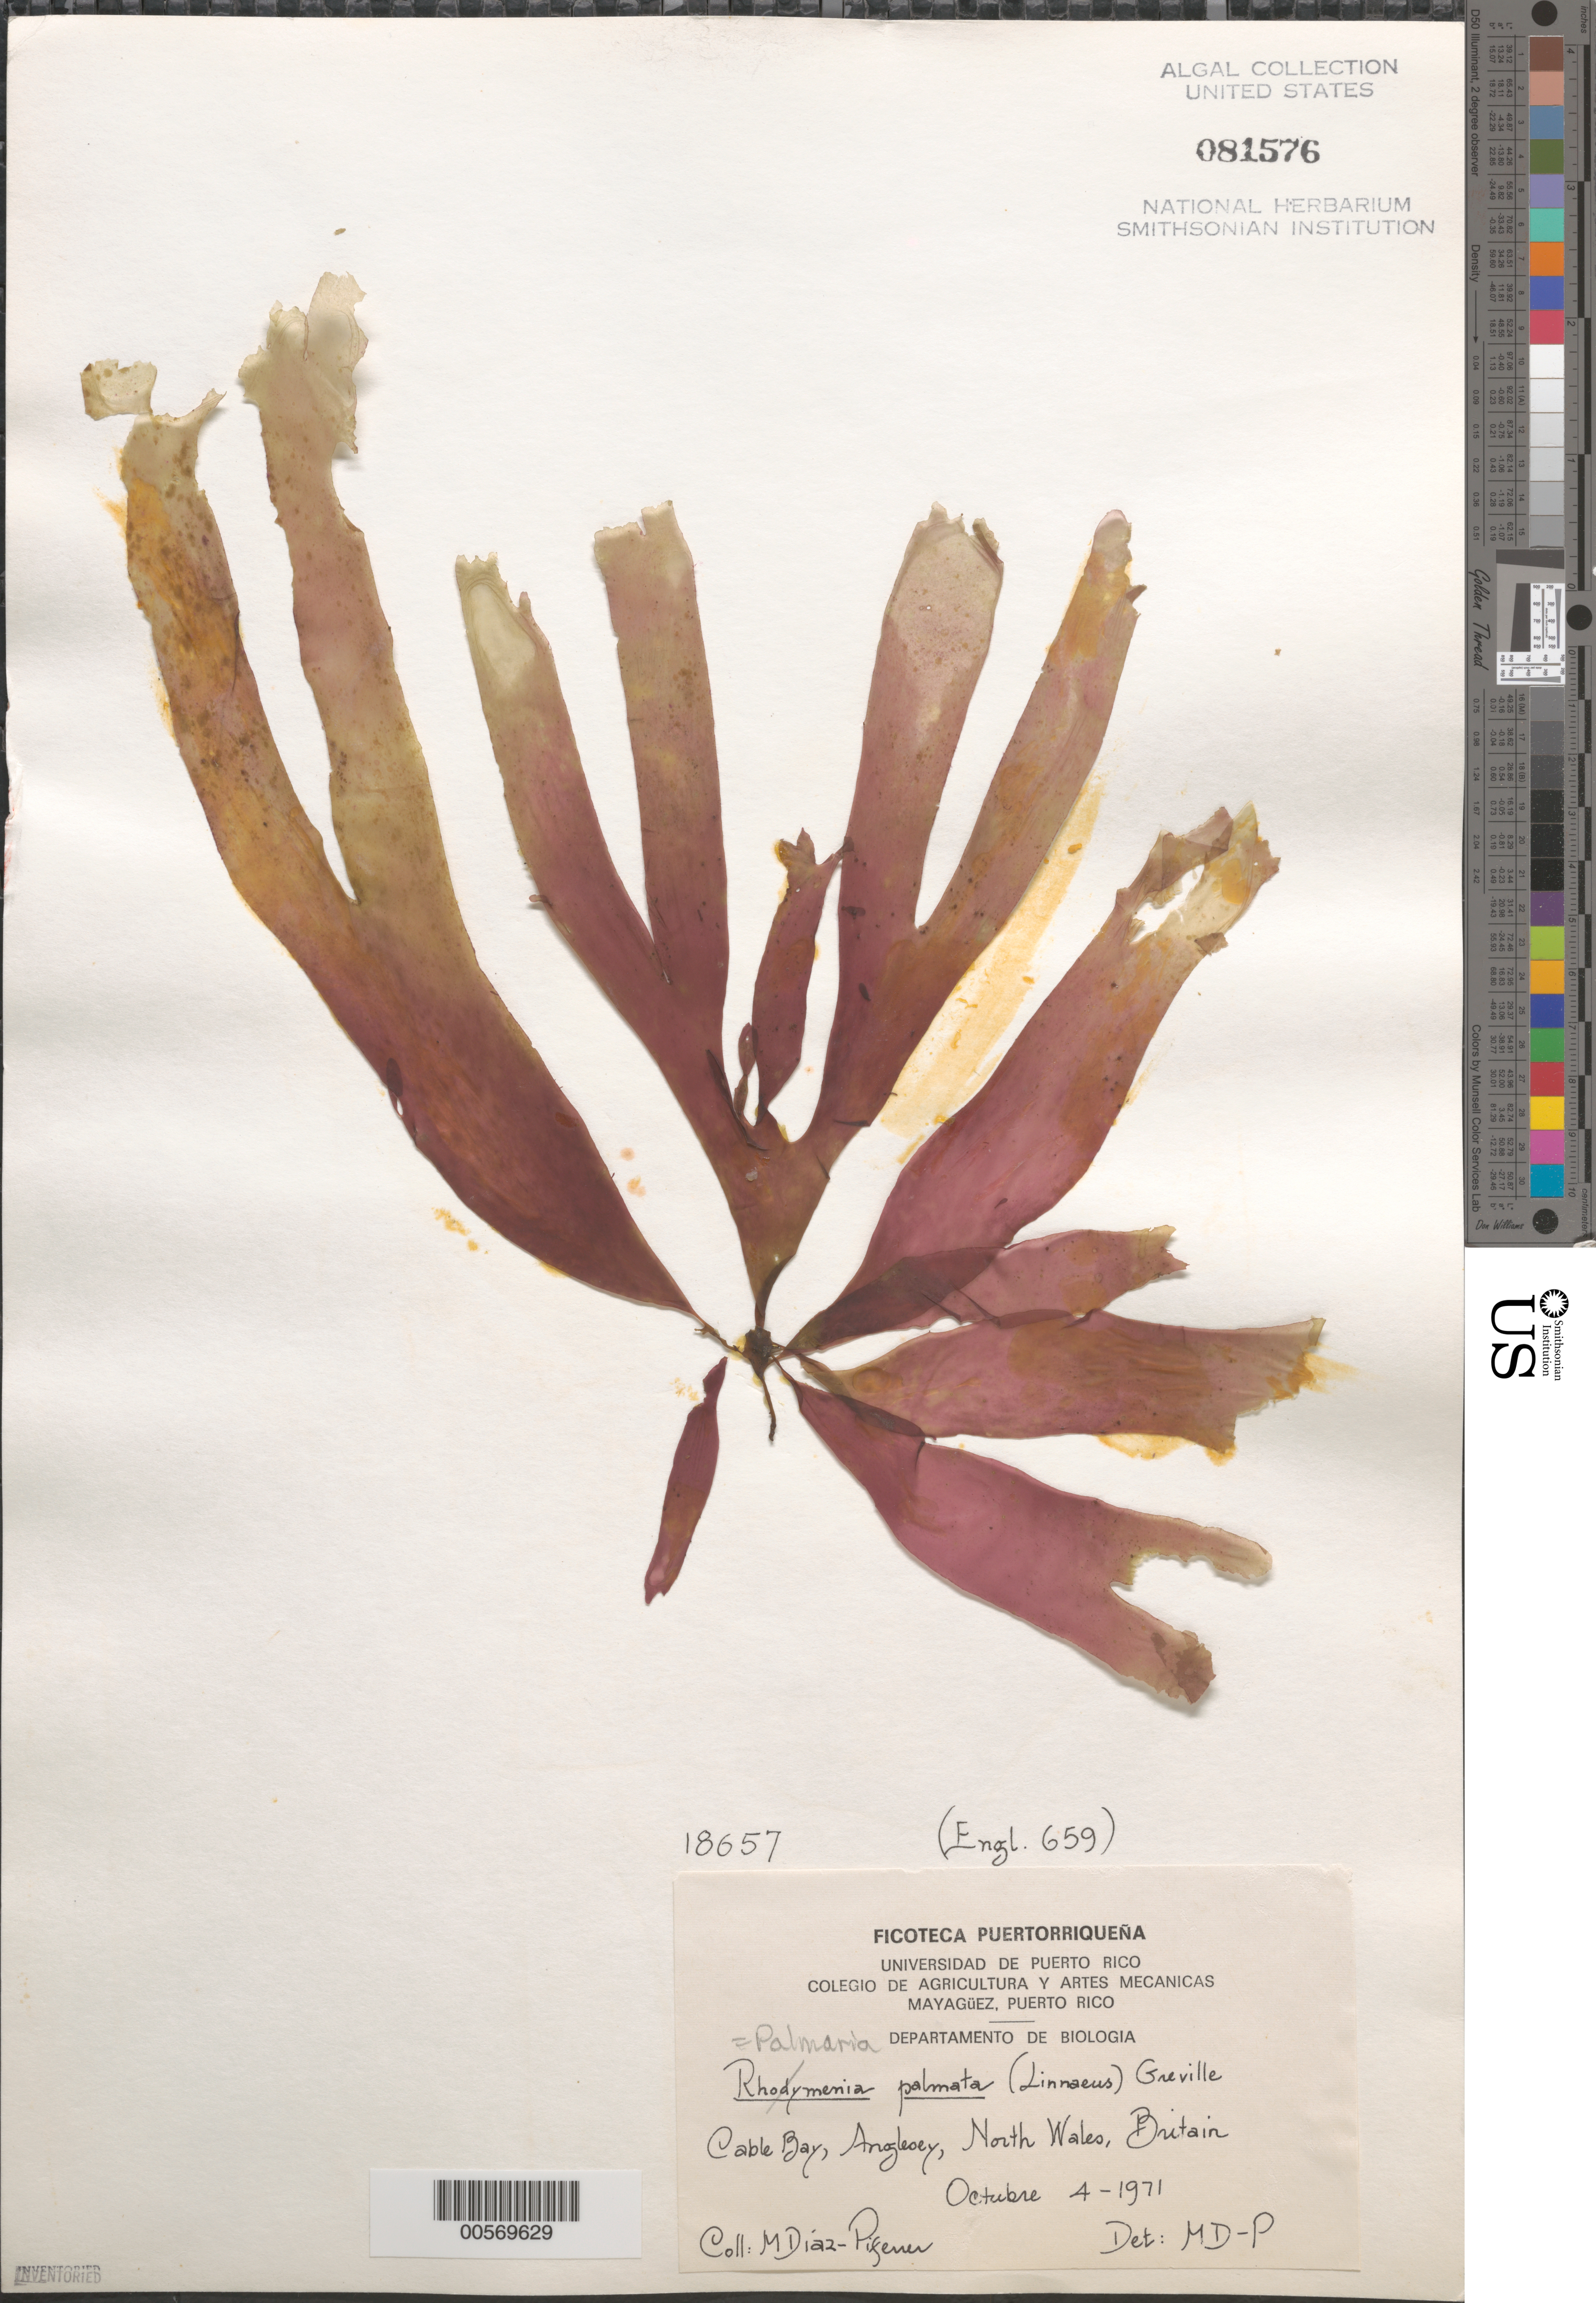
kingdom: Plantae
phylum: Rhodophyta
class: Florideophyceae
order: Palmariales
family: Palmariaceae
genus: Palmaria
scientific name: Palmaria palmata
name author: (L.) F. Weber & D. Mohr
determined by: Diaz-Piferrer, M.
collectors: M. Diaz-Piferrer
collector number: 18627 & ENGL. 659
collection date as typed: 04 Oct 1971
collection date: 1971-10-04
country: United Kingdom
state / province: Wales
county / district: Gwynedd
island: Anglesey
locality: Cable Bay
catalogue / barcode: US 81576